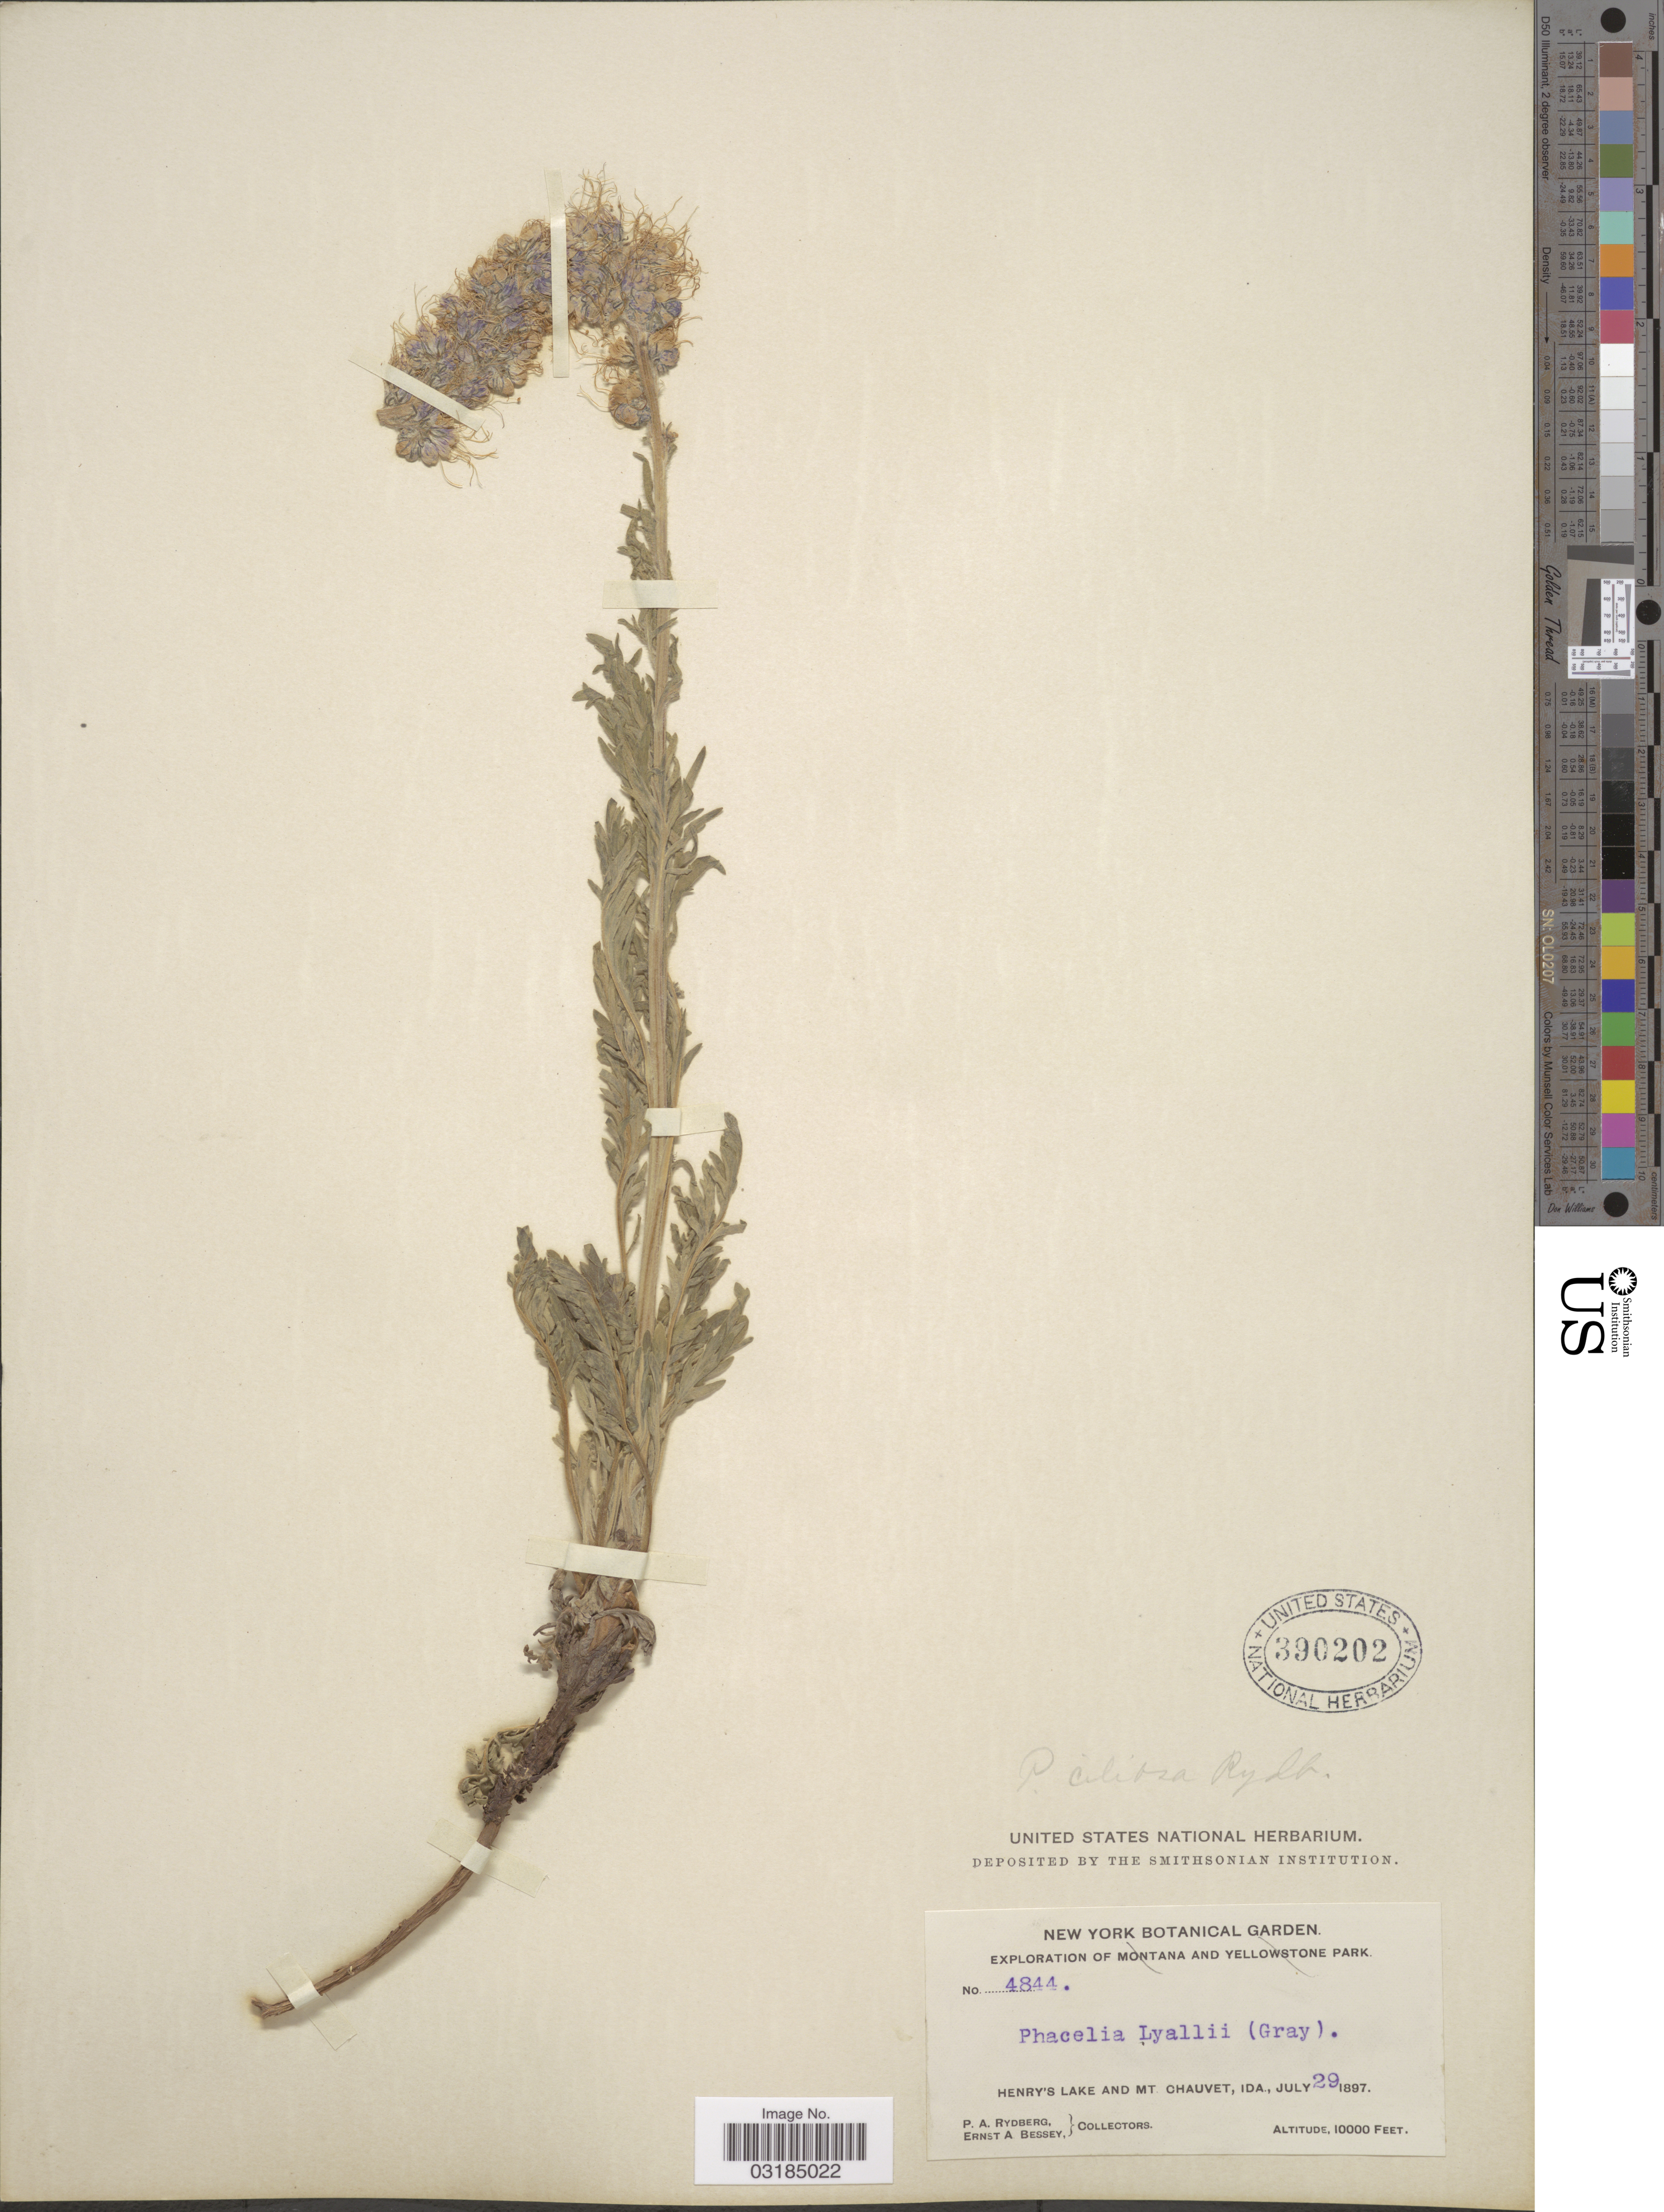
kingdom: Plantae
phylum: Tracheophyta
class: Magnoliopsida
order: Boraginales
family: Hydrophyllaceae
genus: Phacelia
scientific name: Phacelia ciliosa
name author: Rydb.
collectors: P. A. Rydberg & E. A. Bessey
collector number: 4844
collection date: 1897-07-29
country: United States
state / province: Idaho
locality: Henry's Lake and Mt. Chauvet.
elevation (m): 3048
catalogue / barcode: US 390202